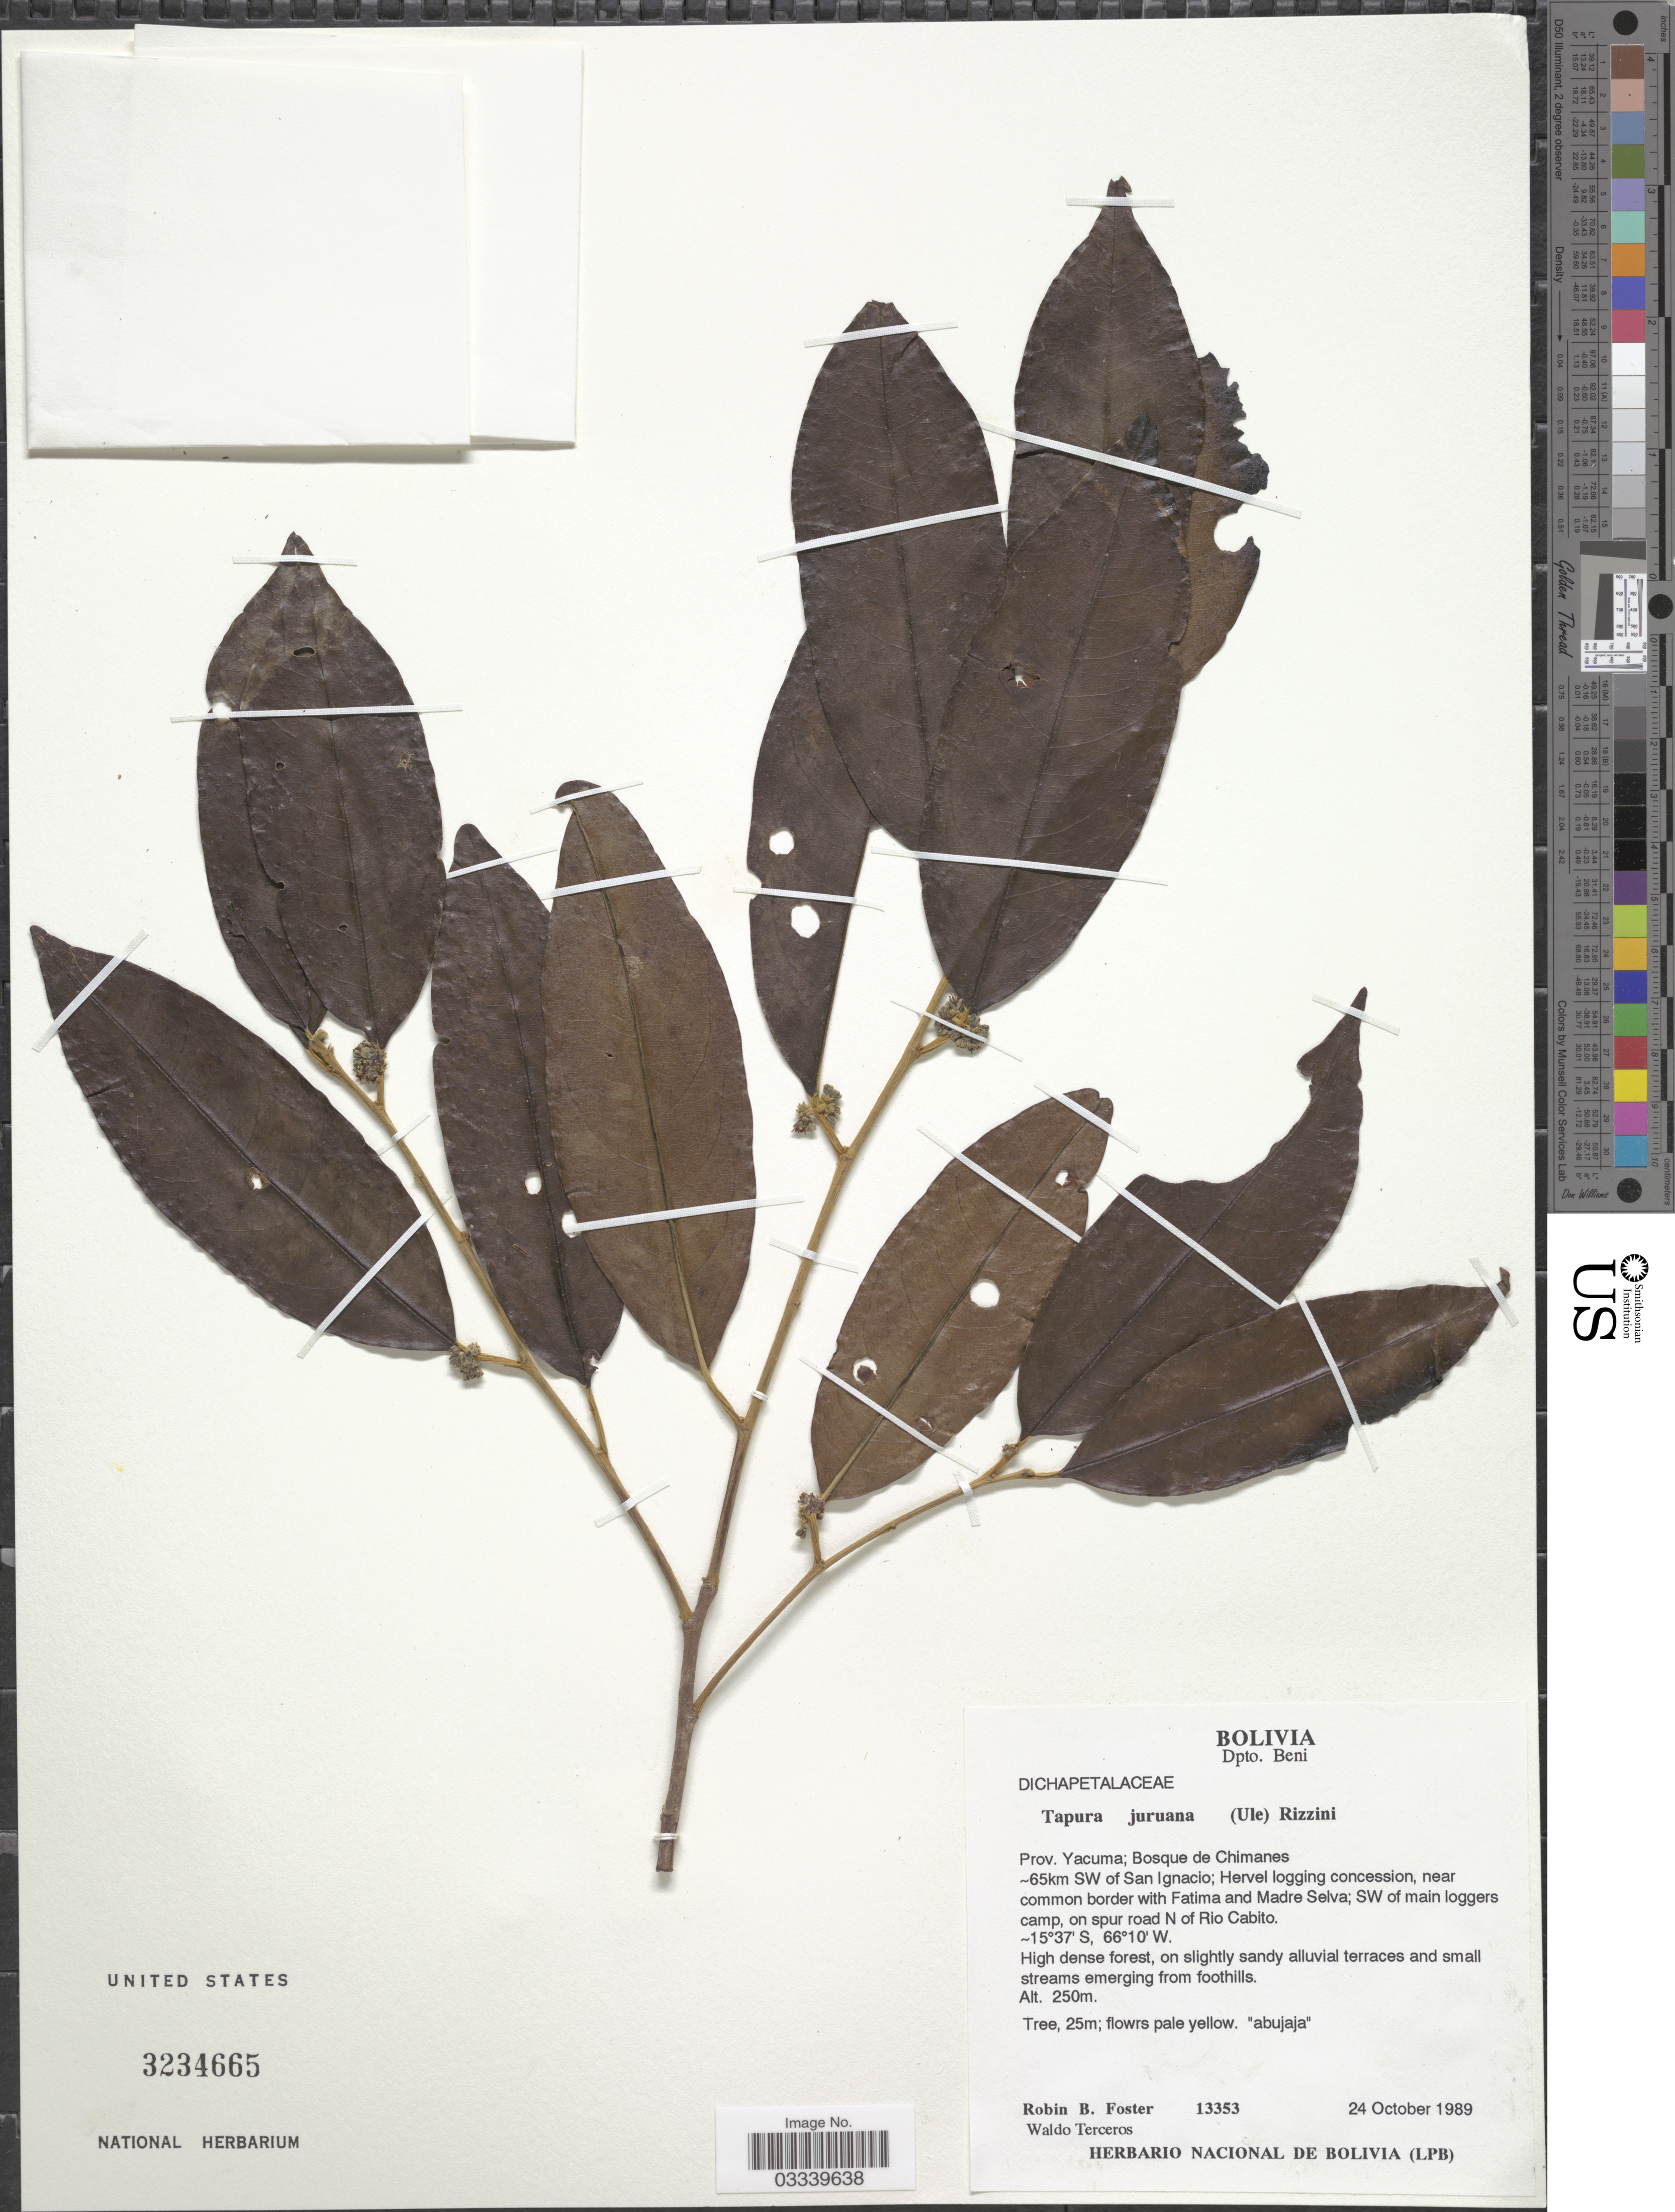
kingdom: Plantae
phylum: Tracheophyta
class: Magnoliopsida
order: Malpighiales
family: Dichapetalaceae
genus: Tapura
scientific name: Tapura juruana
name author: (Ule) Rizzini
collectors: R. B. Foster & W. Terceros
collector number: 13353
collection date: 1989-10-24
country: Bolivia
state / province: Beni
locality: Dpto. Beni. Prov. Yacuma; Bosque de Chimanes ~65km SW of San Ignacio; Hervel logging concession, near common border with Fatima and Madre Selva; SW of main loggers camp, on spur road N of Rio Cabito.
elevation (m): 250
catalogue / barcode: US 3234665